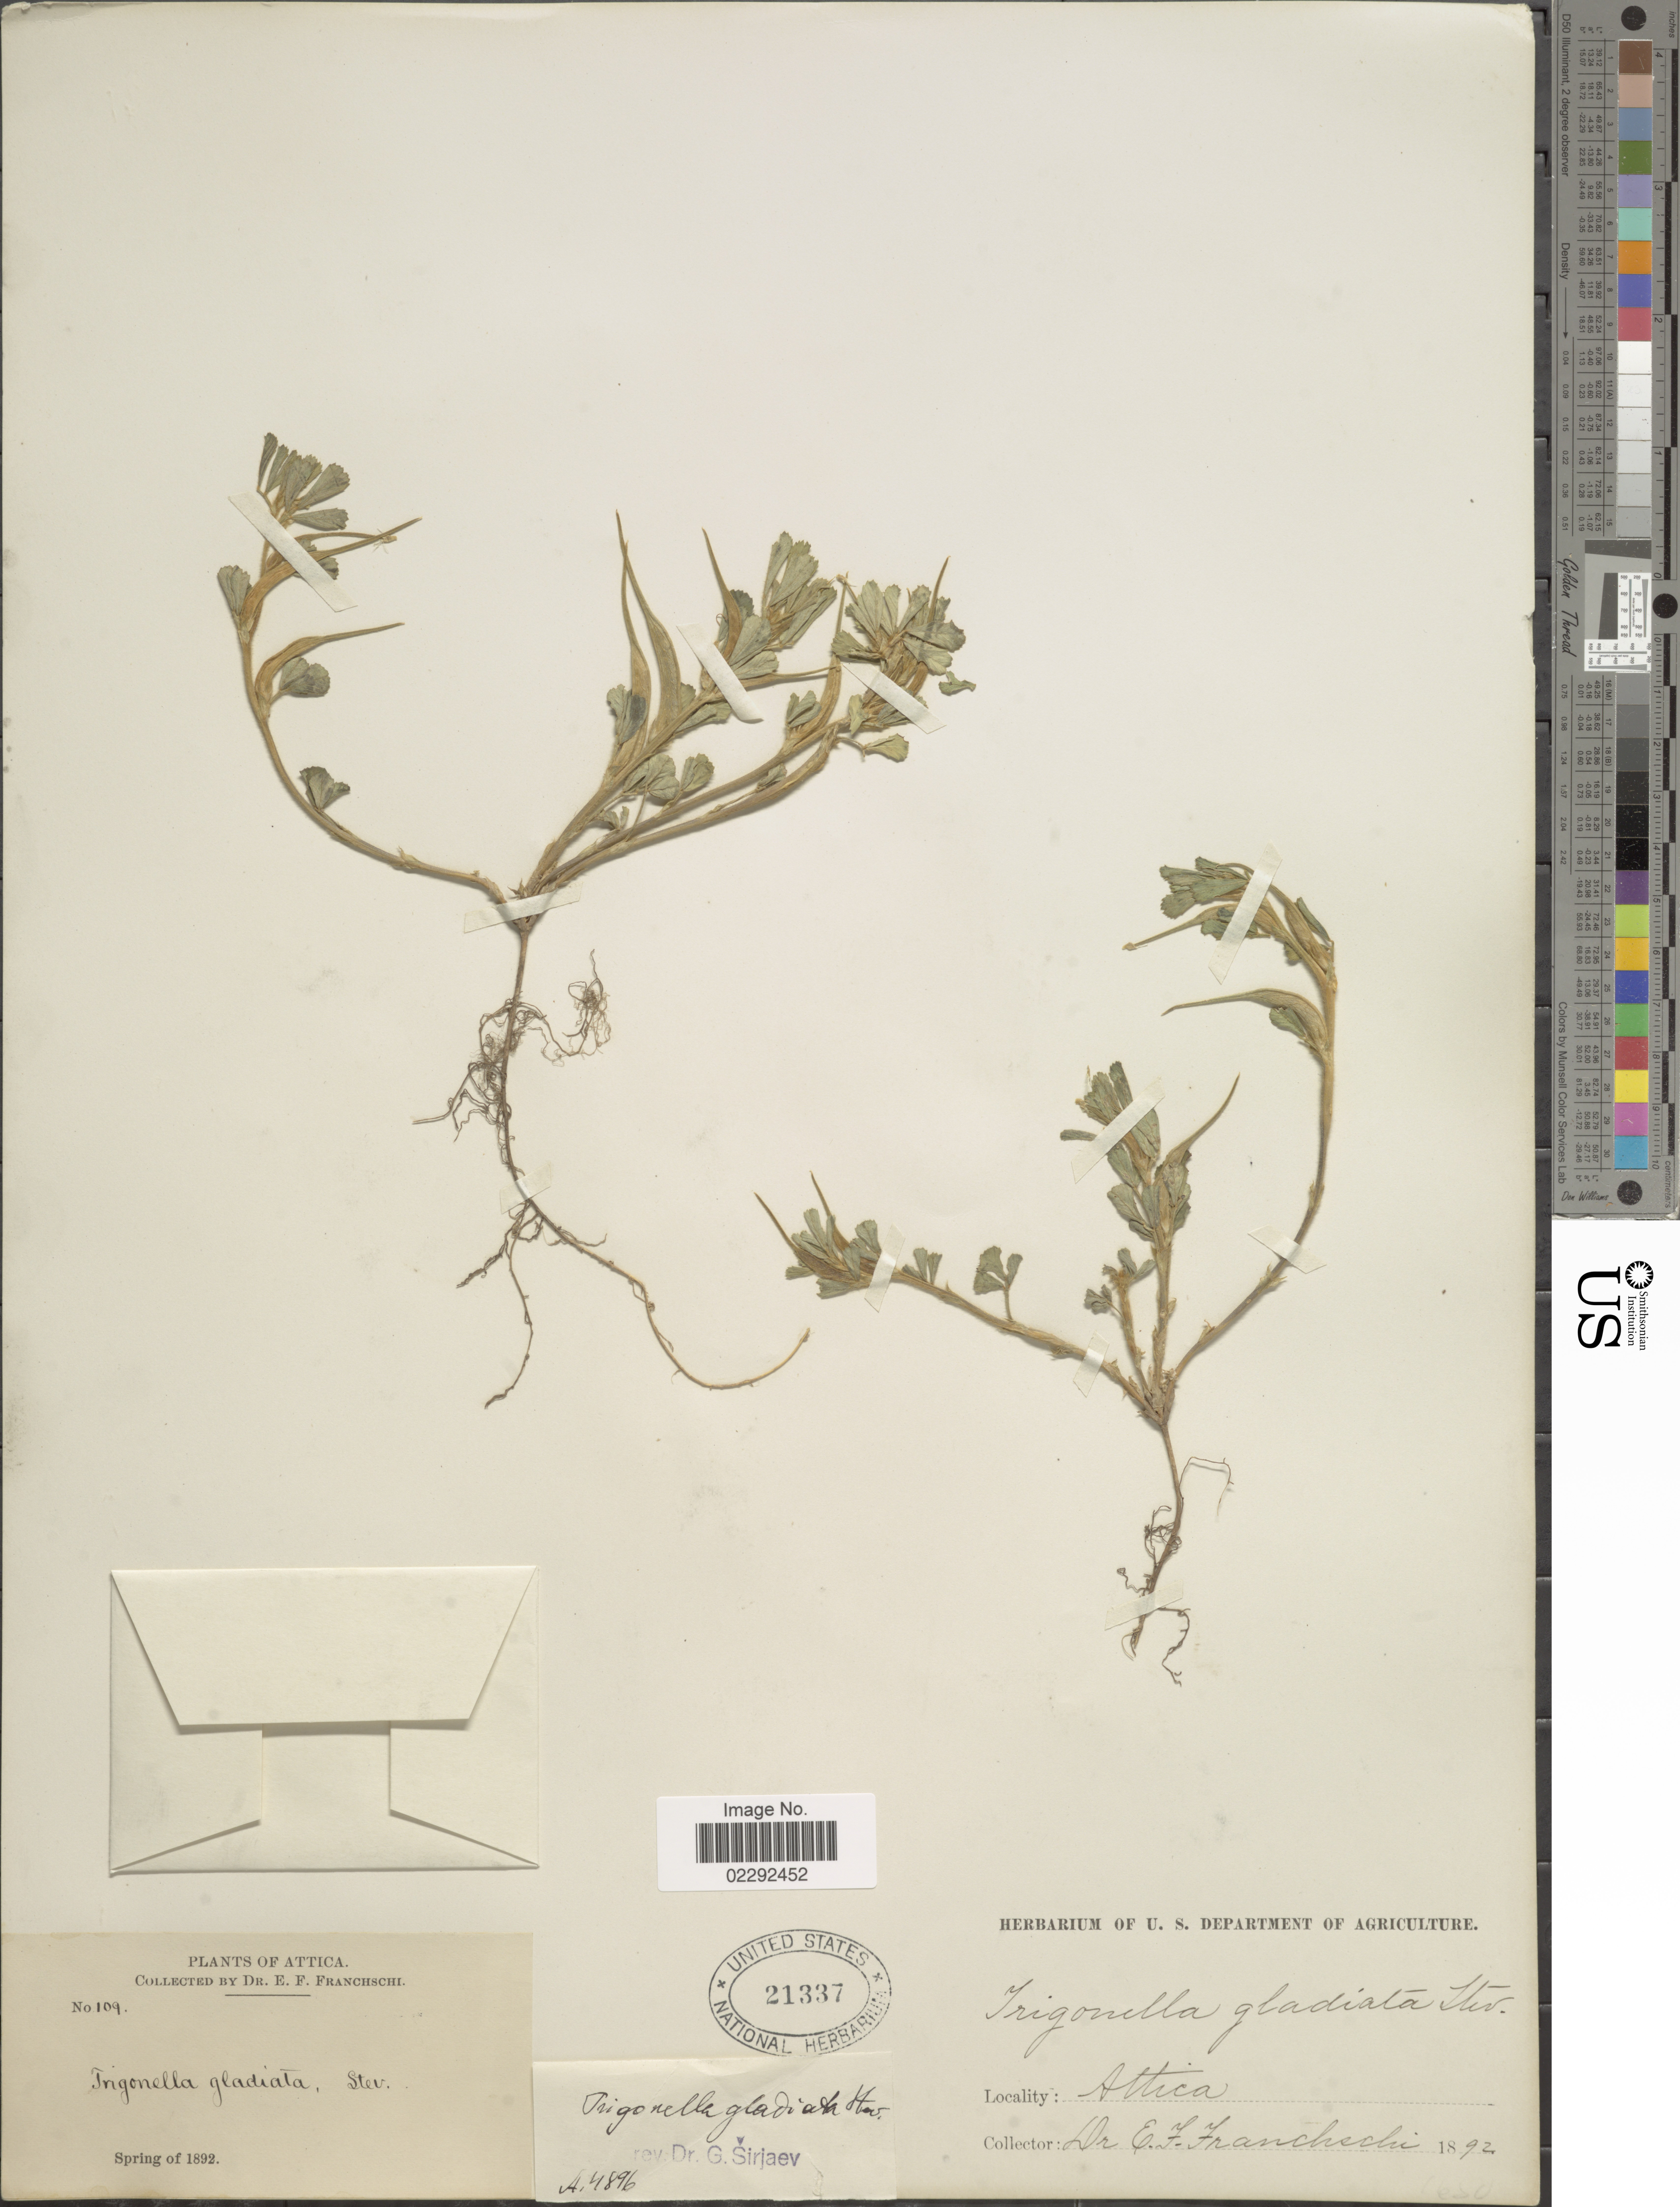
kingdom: Plantae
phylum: Tracheophyta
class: Magnoliopsida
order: Fabales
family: Fabaceae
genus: Trigonella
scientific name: Trigonella gladiata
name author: M. Bieb.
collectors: E. Franchschi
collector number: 109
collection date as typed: Spring of 1892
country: Greece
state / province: Attica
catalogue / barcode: US 21337